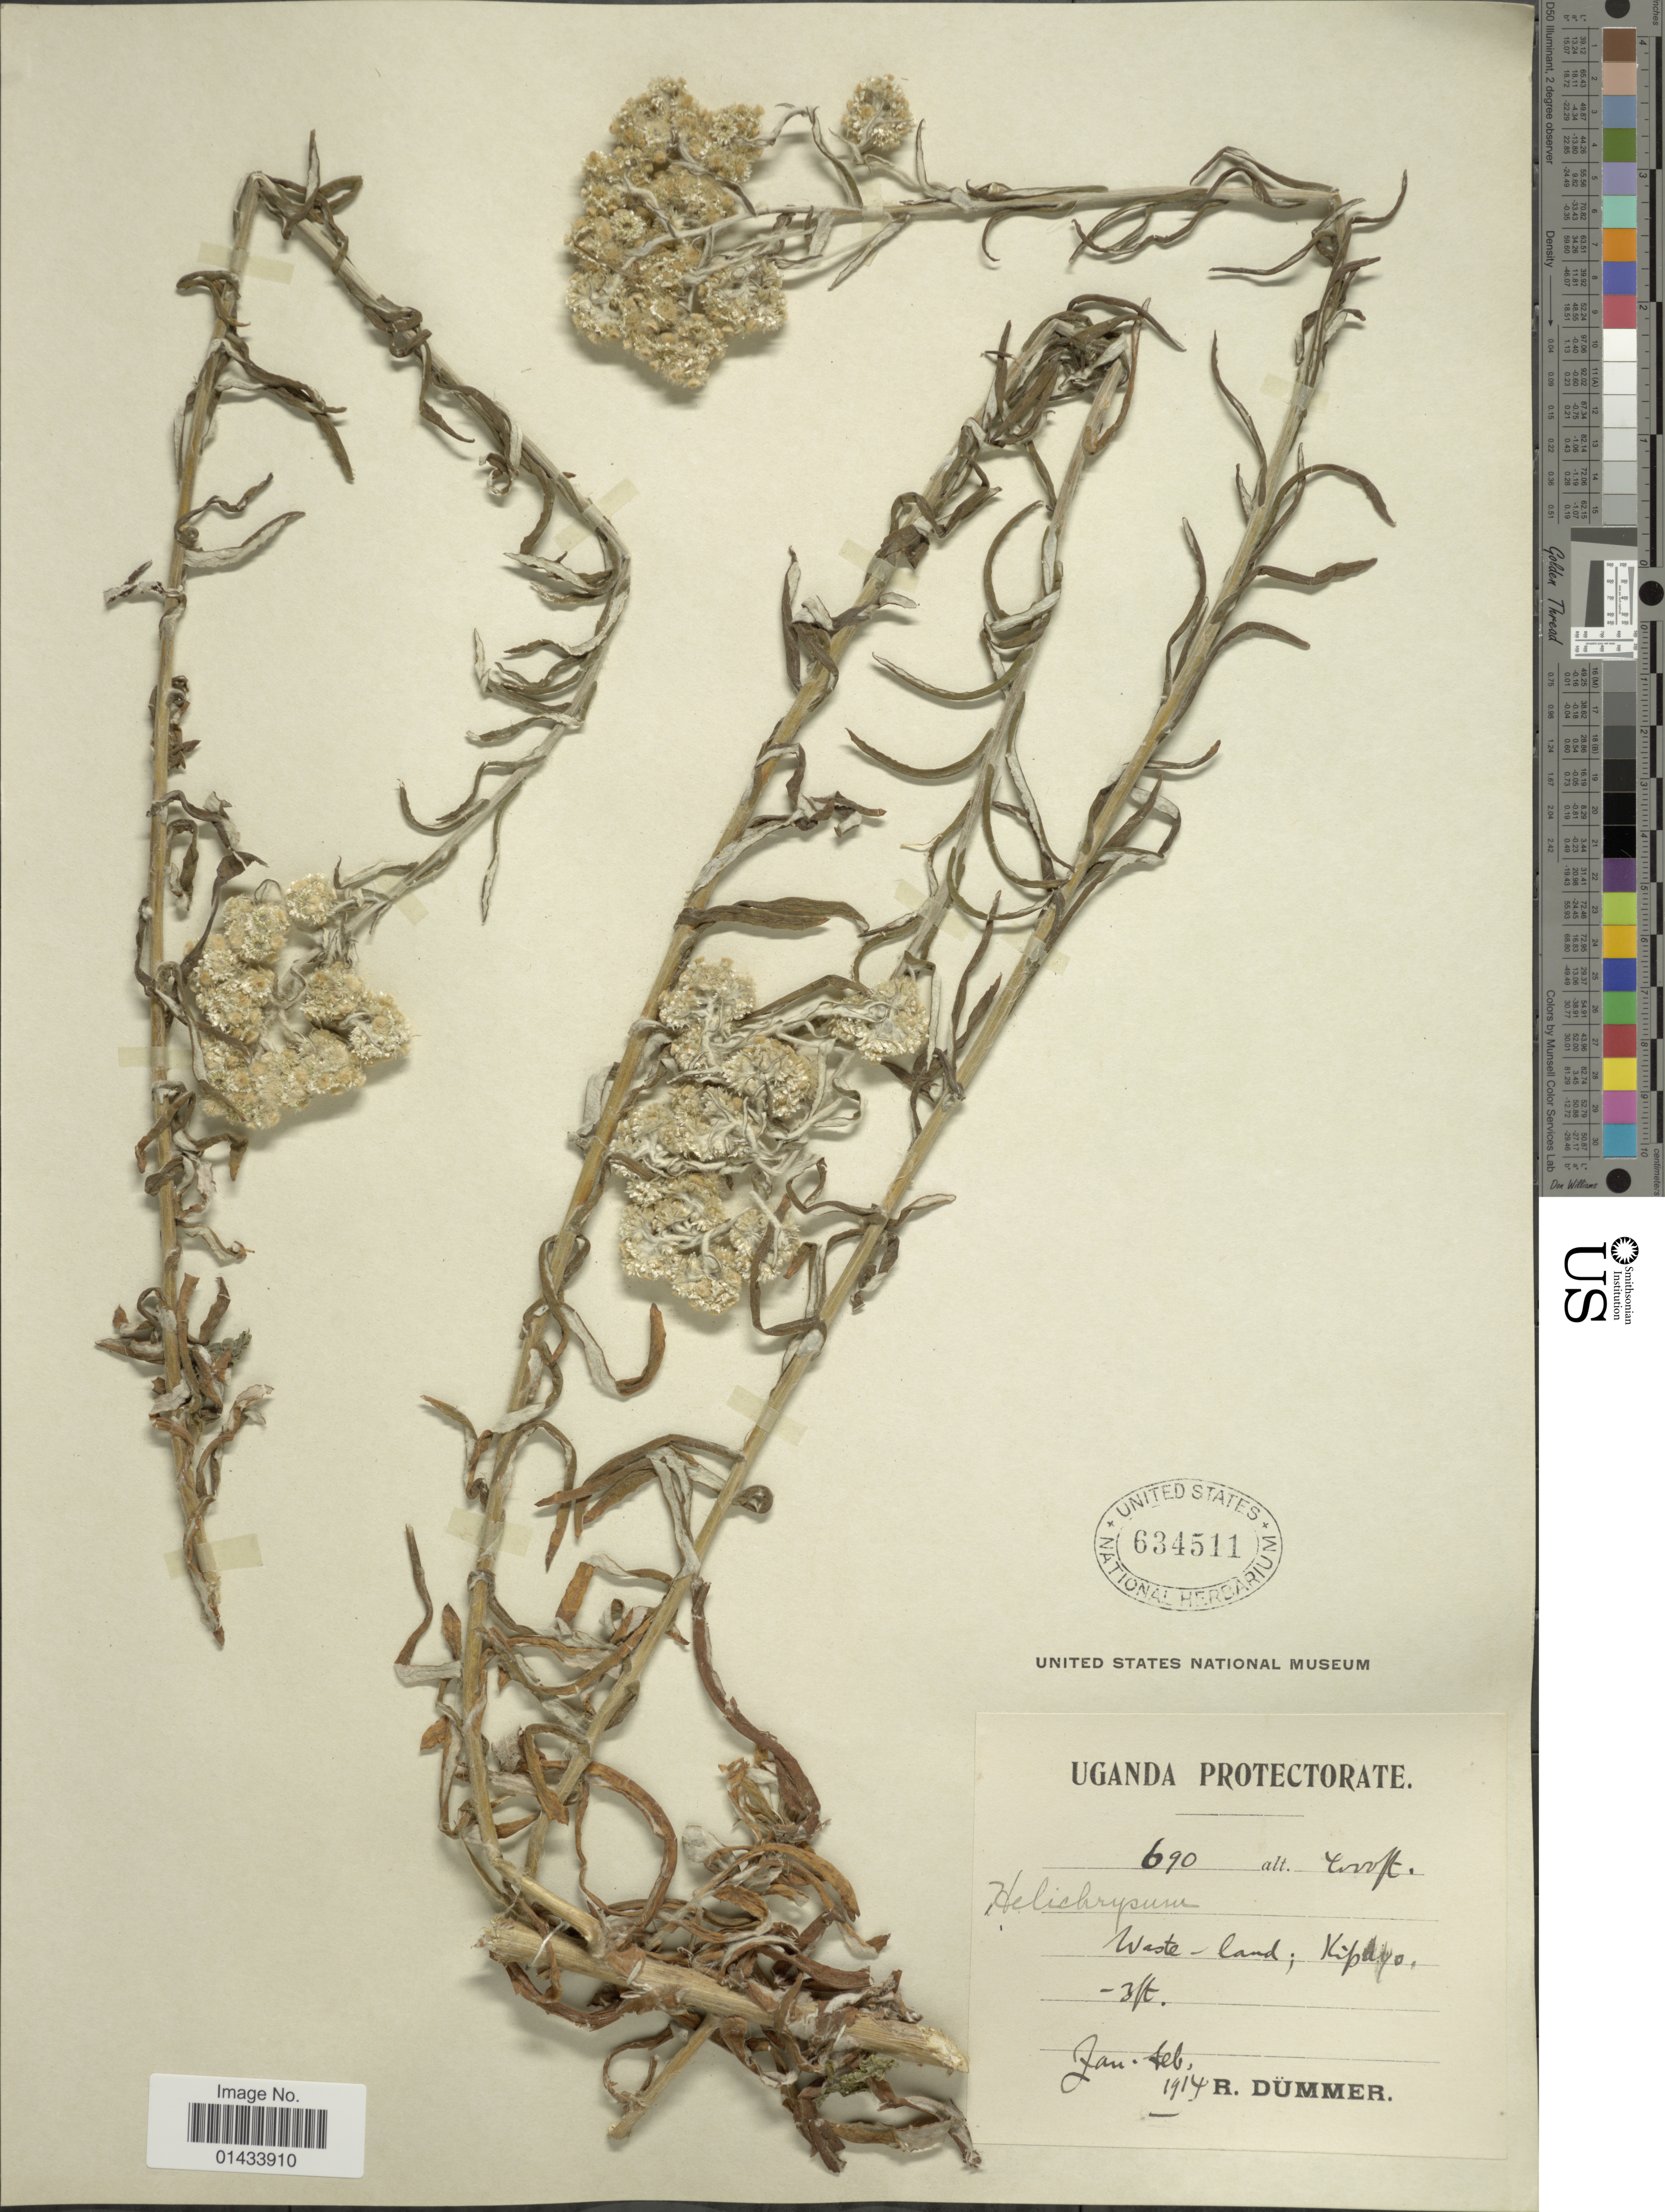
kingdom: Plantae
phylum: Tracheophyta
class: Magnoliopsida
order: Asterales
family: Asteraceae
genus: Helichrysum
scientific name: Helichrysum sp.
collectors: R. Dümmer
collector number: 690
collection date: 1914-01/1914-02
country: Uganda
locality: Waste Land; Kipayo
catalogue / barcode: US 634511